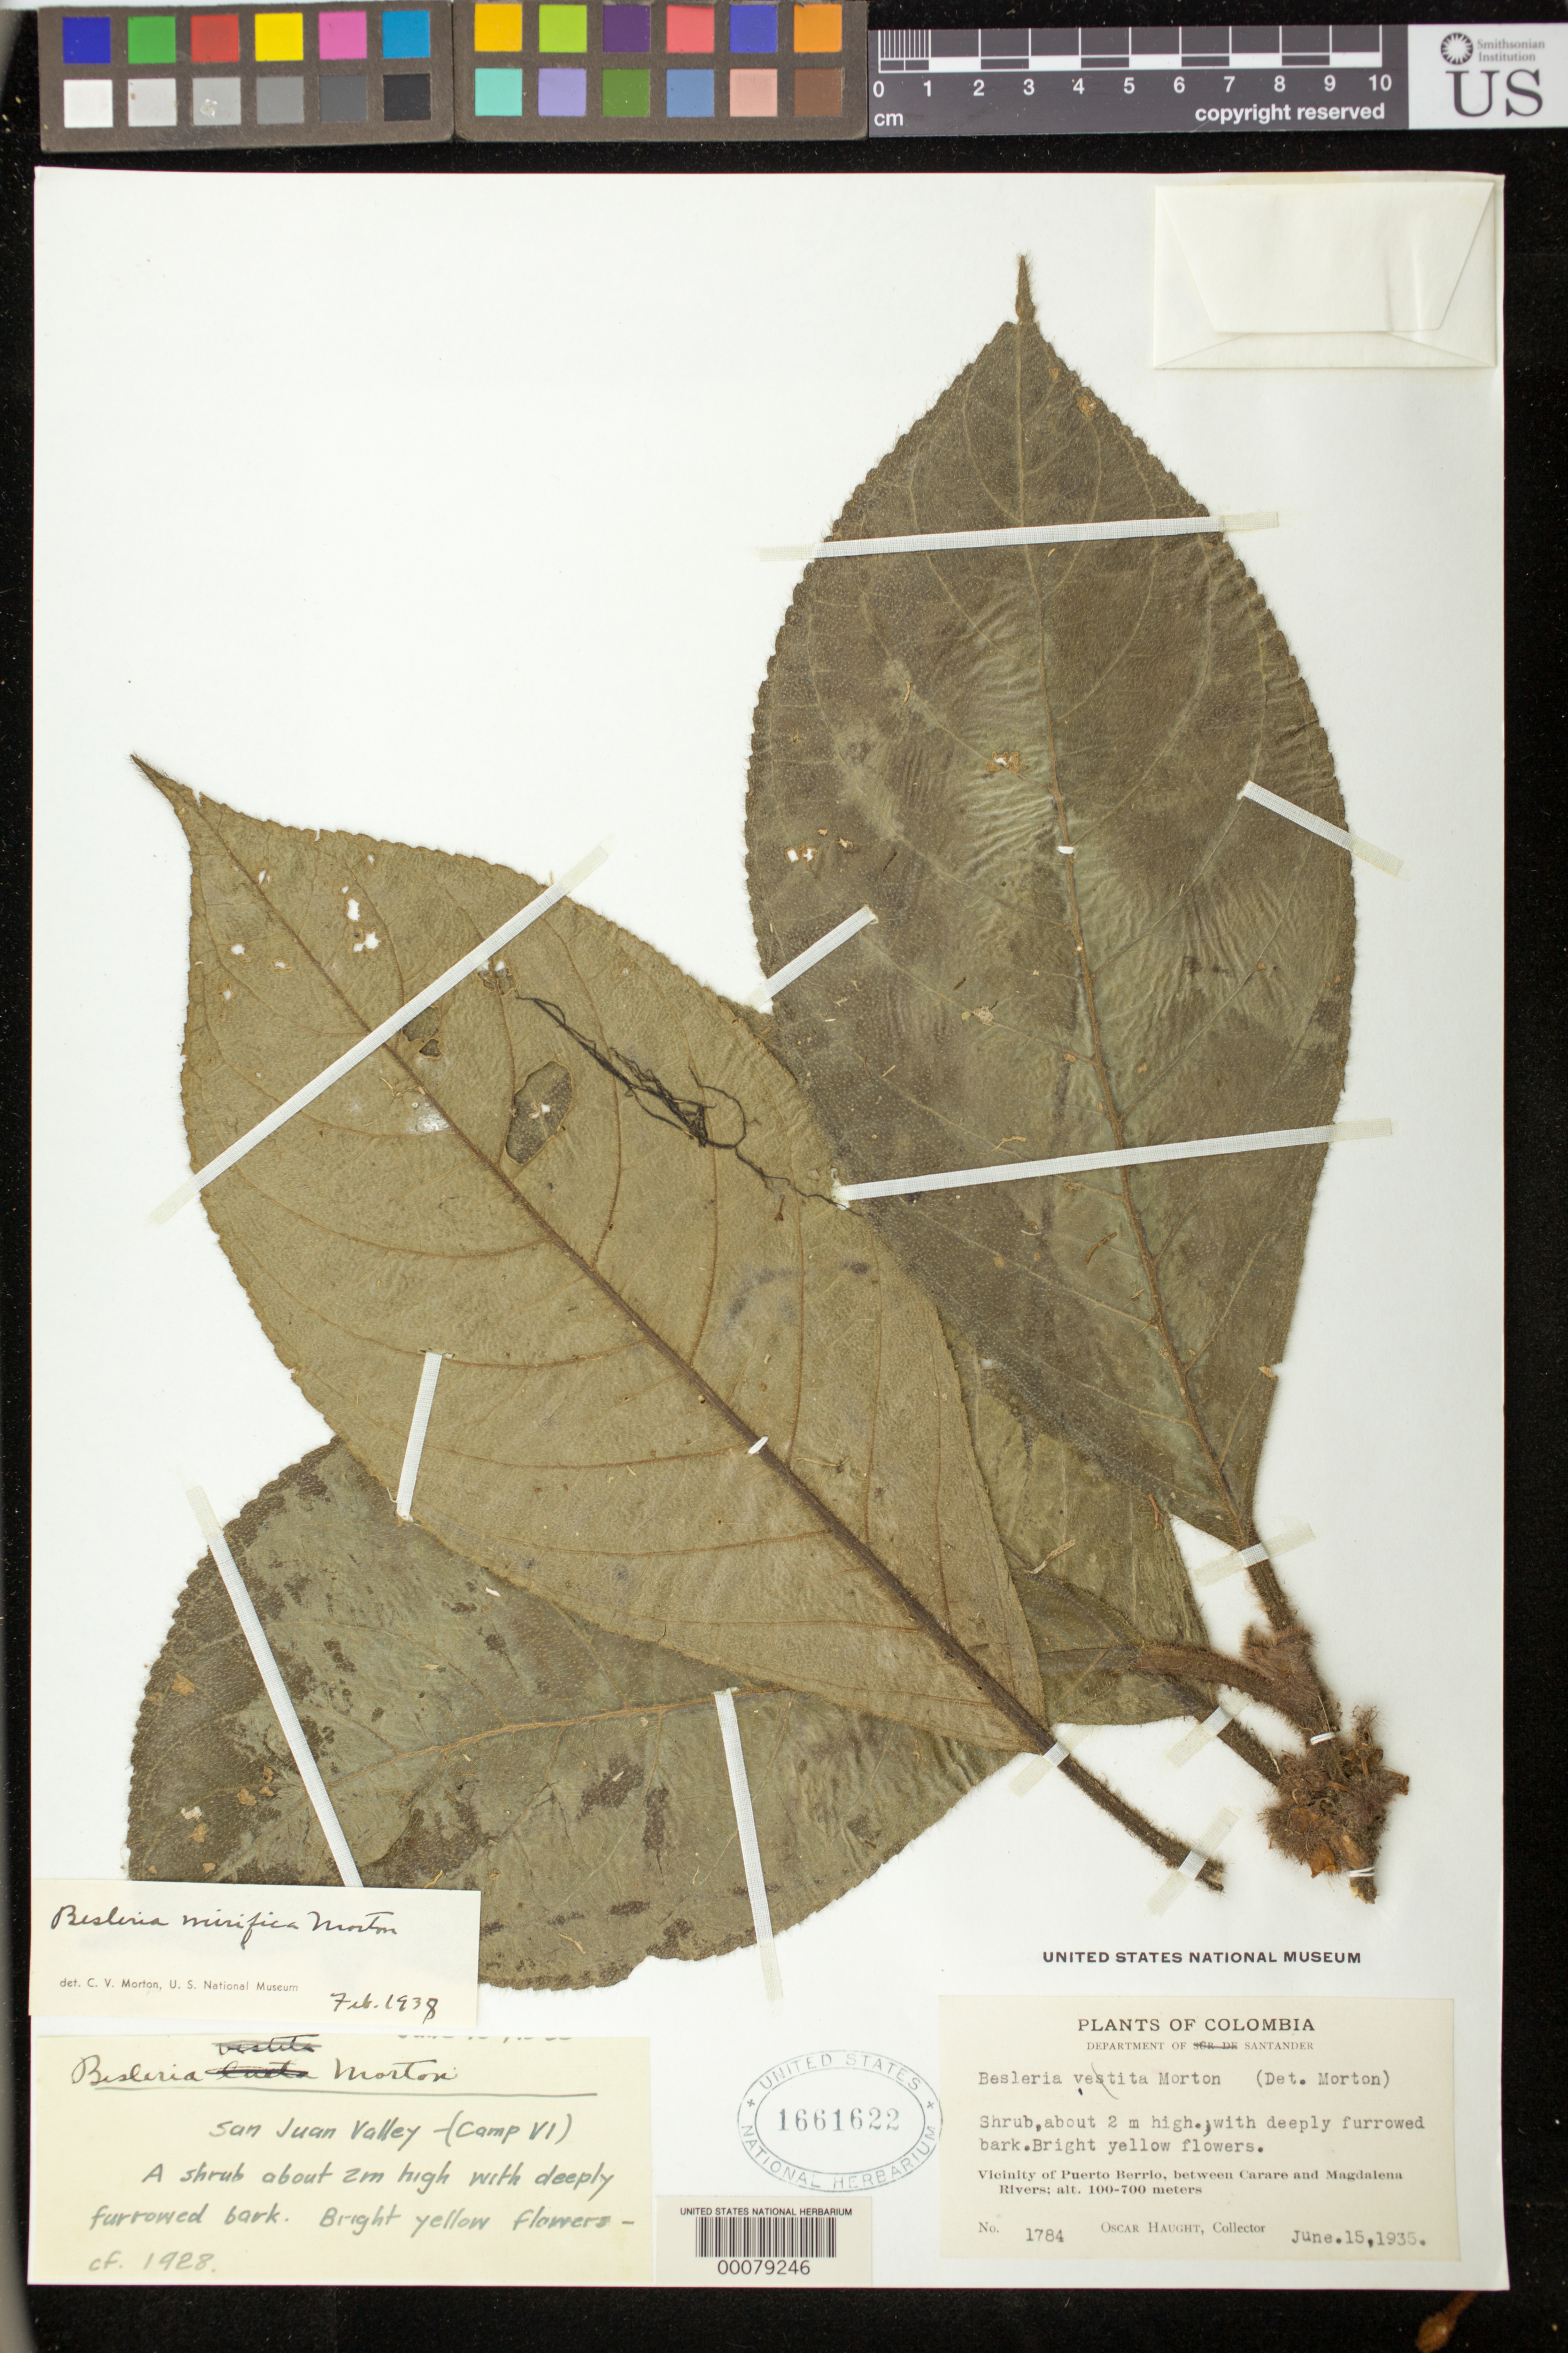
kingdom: Plantae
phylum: Tracheophyta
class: Magnoliopsida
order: Lamiales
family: Gesneriaceae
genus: Besleria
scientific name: Besleria mirifica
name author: C.V. Morton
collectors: O. L. Haught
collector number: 1784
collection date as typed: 15 Jun 1935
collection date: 1935-06-15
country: Colombia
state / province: Santander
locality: Vicinity of Puerto Berrio, between Carare and Magdalena Rivers, San Juan Valley (camp VI)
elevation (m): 100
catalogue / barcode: US 1661622